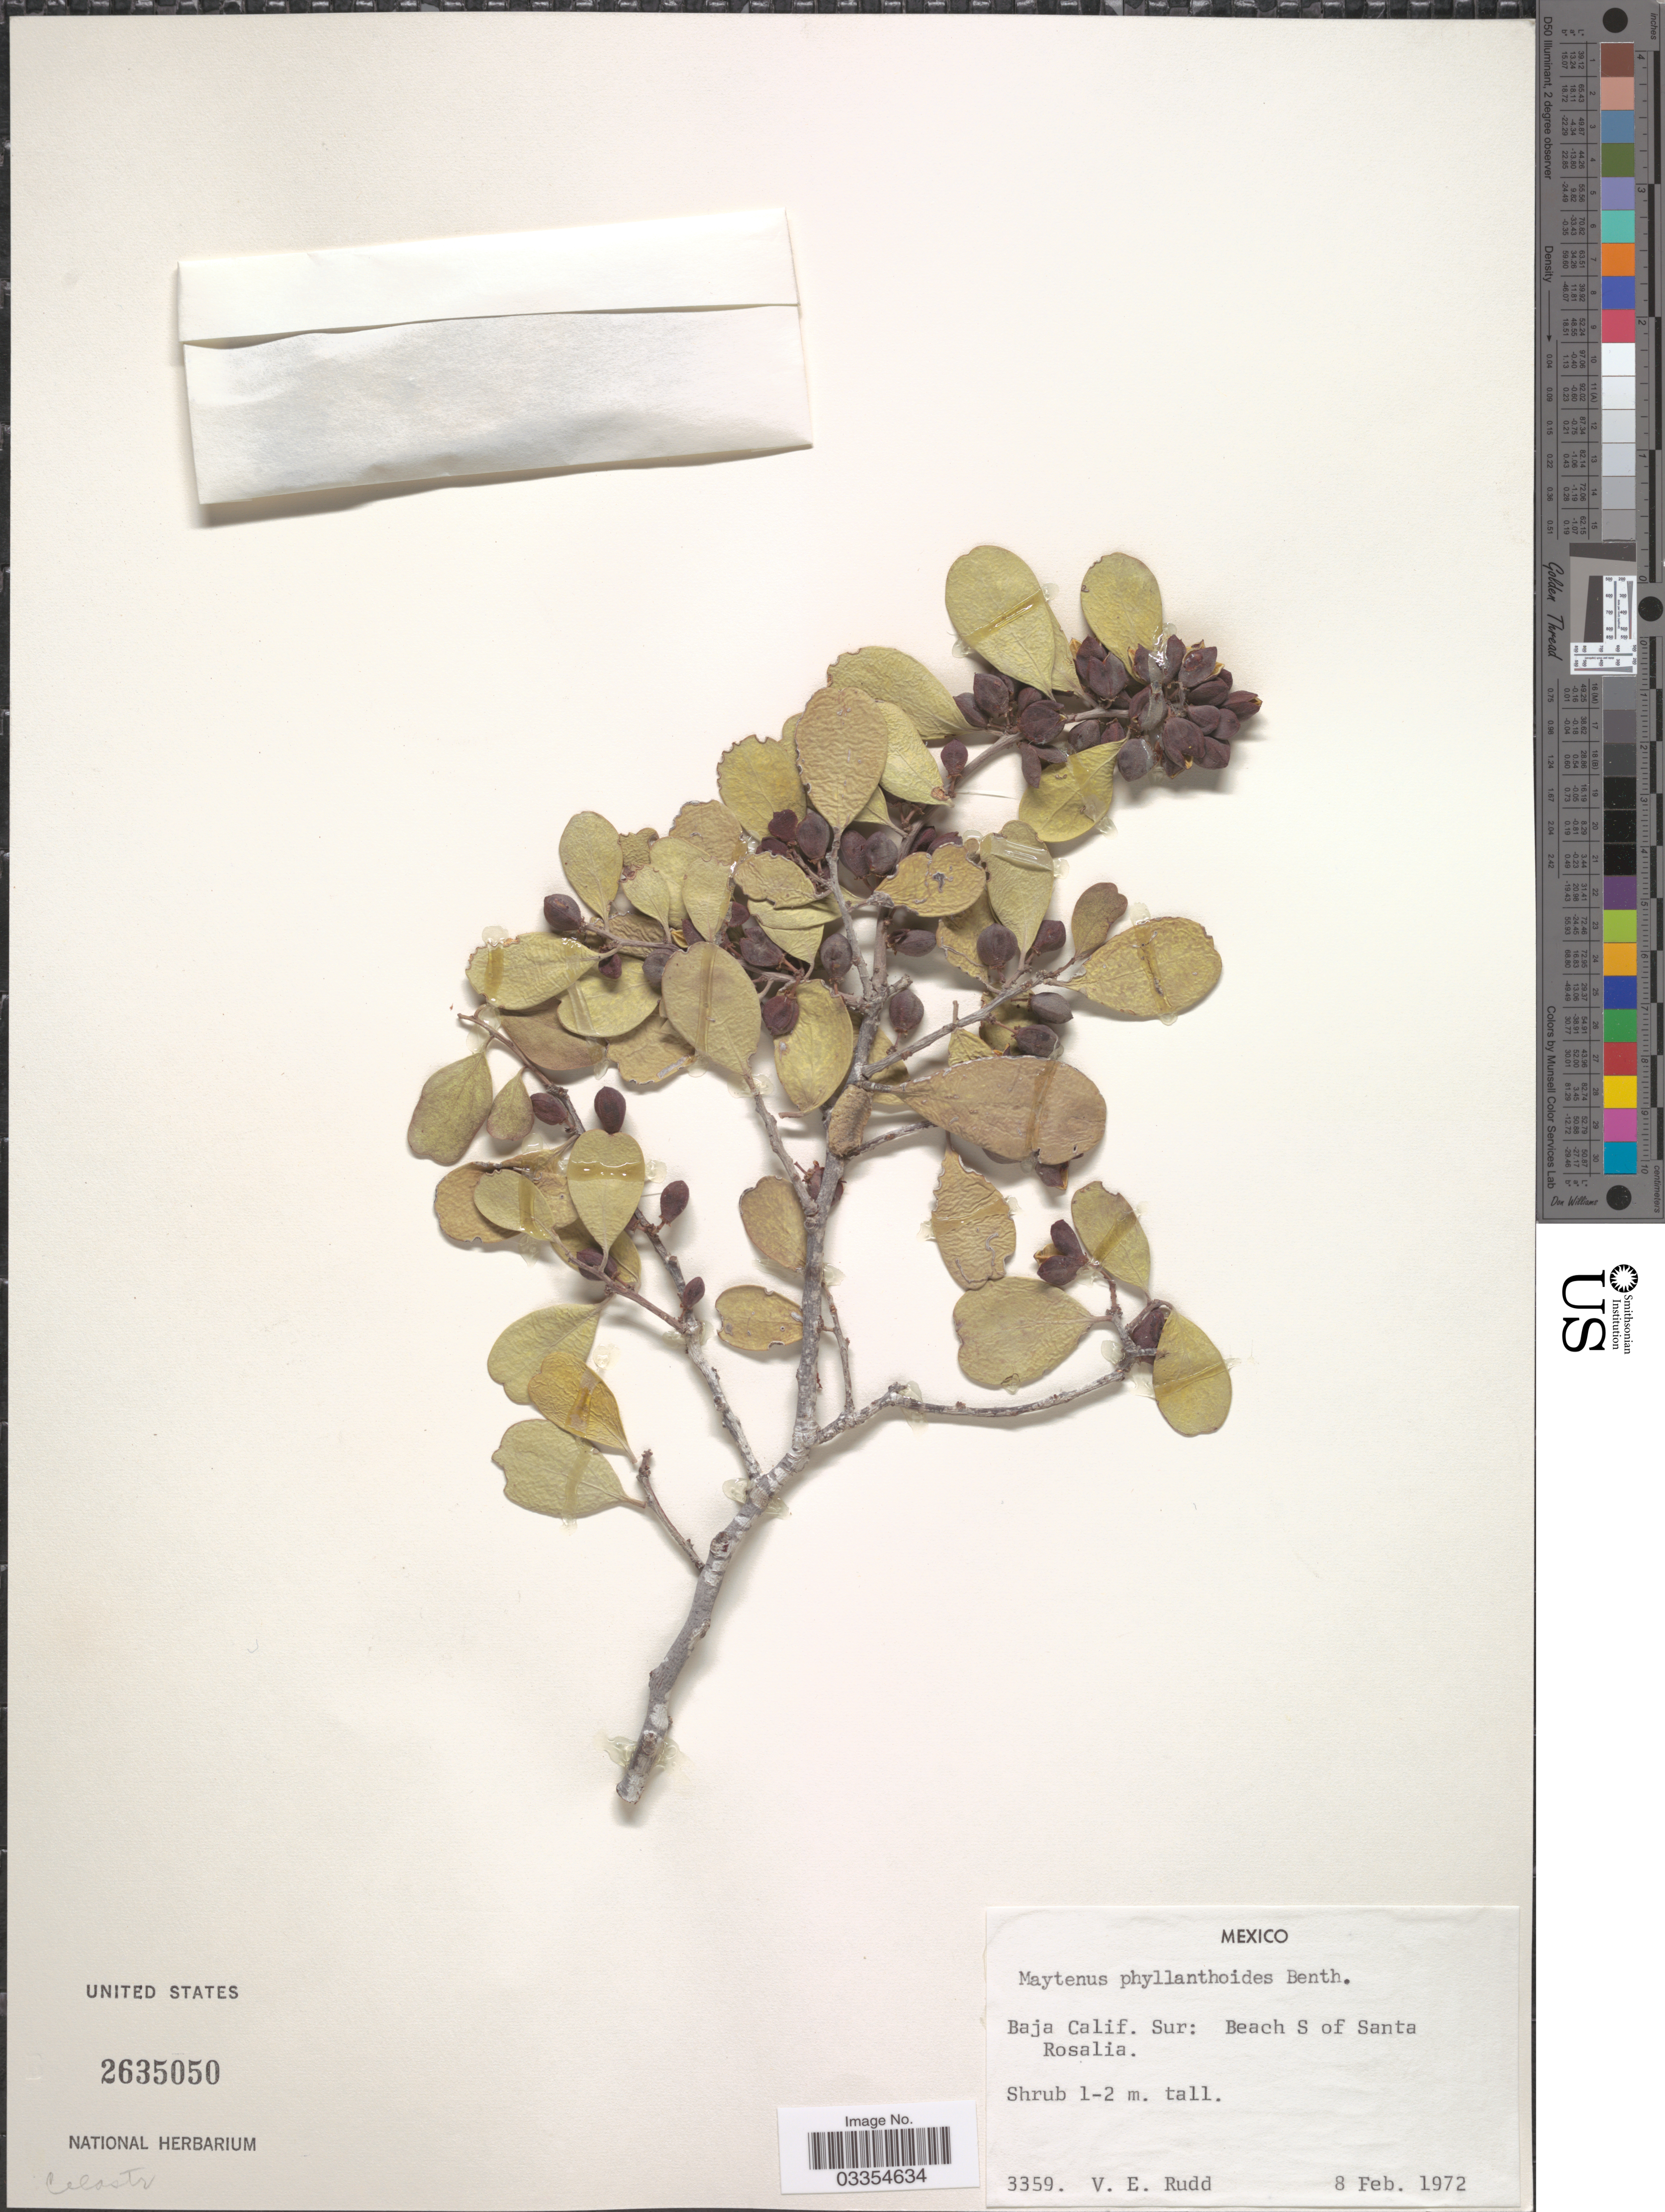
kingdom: Plantae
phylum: Tracheophyta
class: Magnoliopsida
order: Celastrales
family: Celastraceae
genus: Tricerma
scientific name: Tricerma phyllanthoides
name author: (Benth.) Lundell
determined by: Strong, Mark T., (BOT), Smithsonian Institution - National Museum of Natural History (UNITED STATES)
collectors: V. E. Rudd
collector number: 3359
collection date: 1972-02-08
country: Mexico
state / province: Baja California Sur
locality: Beach S of Santa Rosalia.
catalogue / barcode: US 2635050